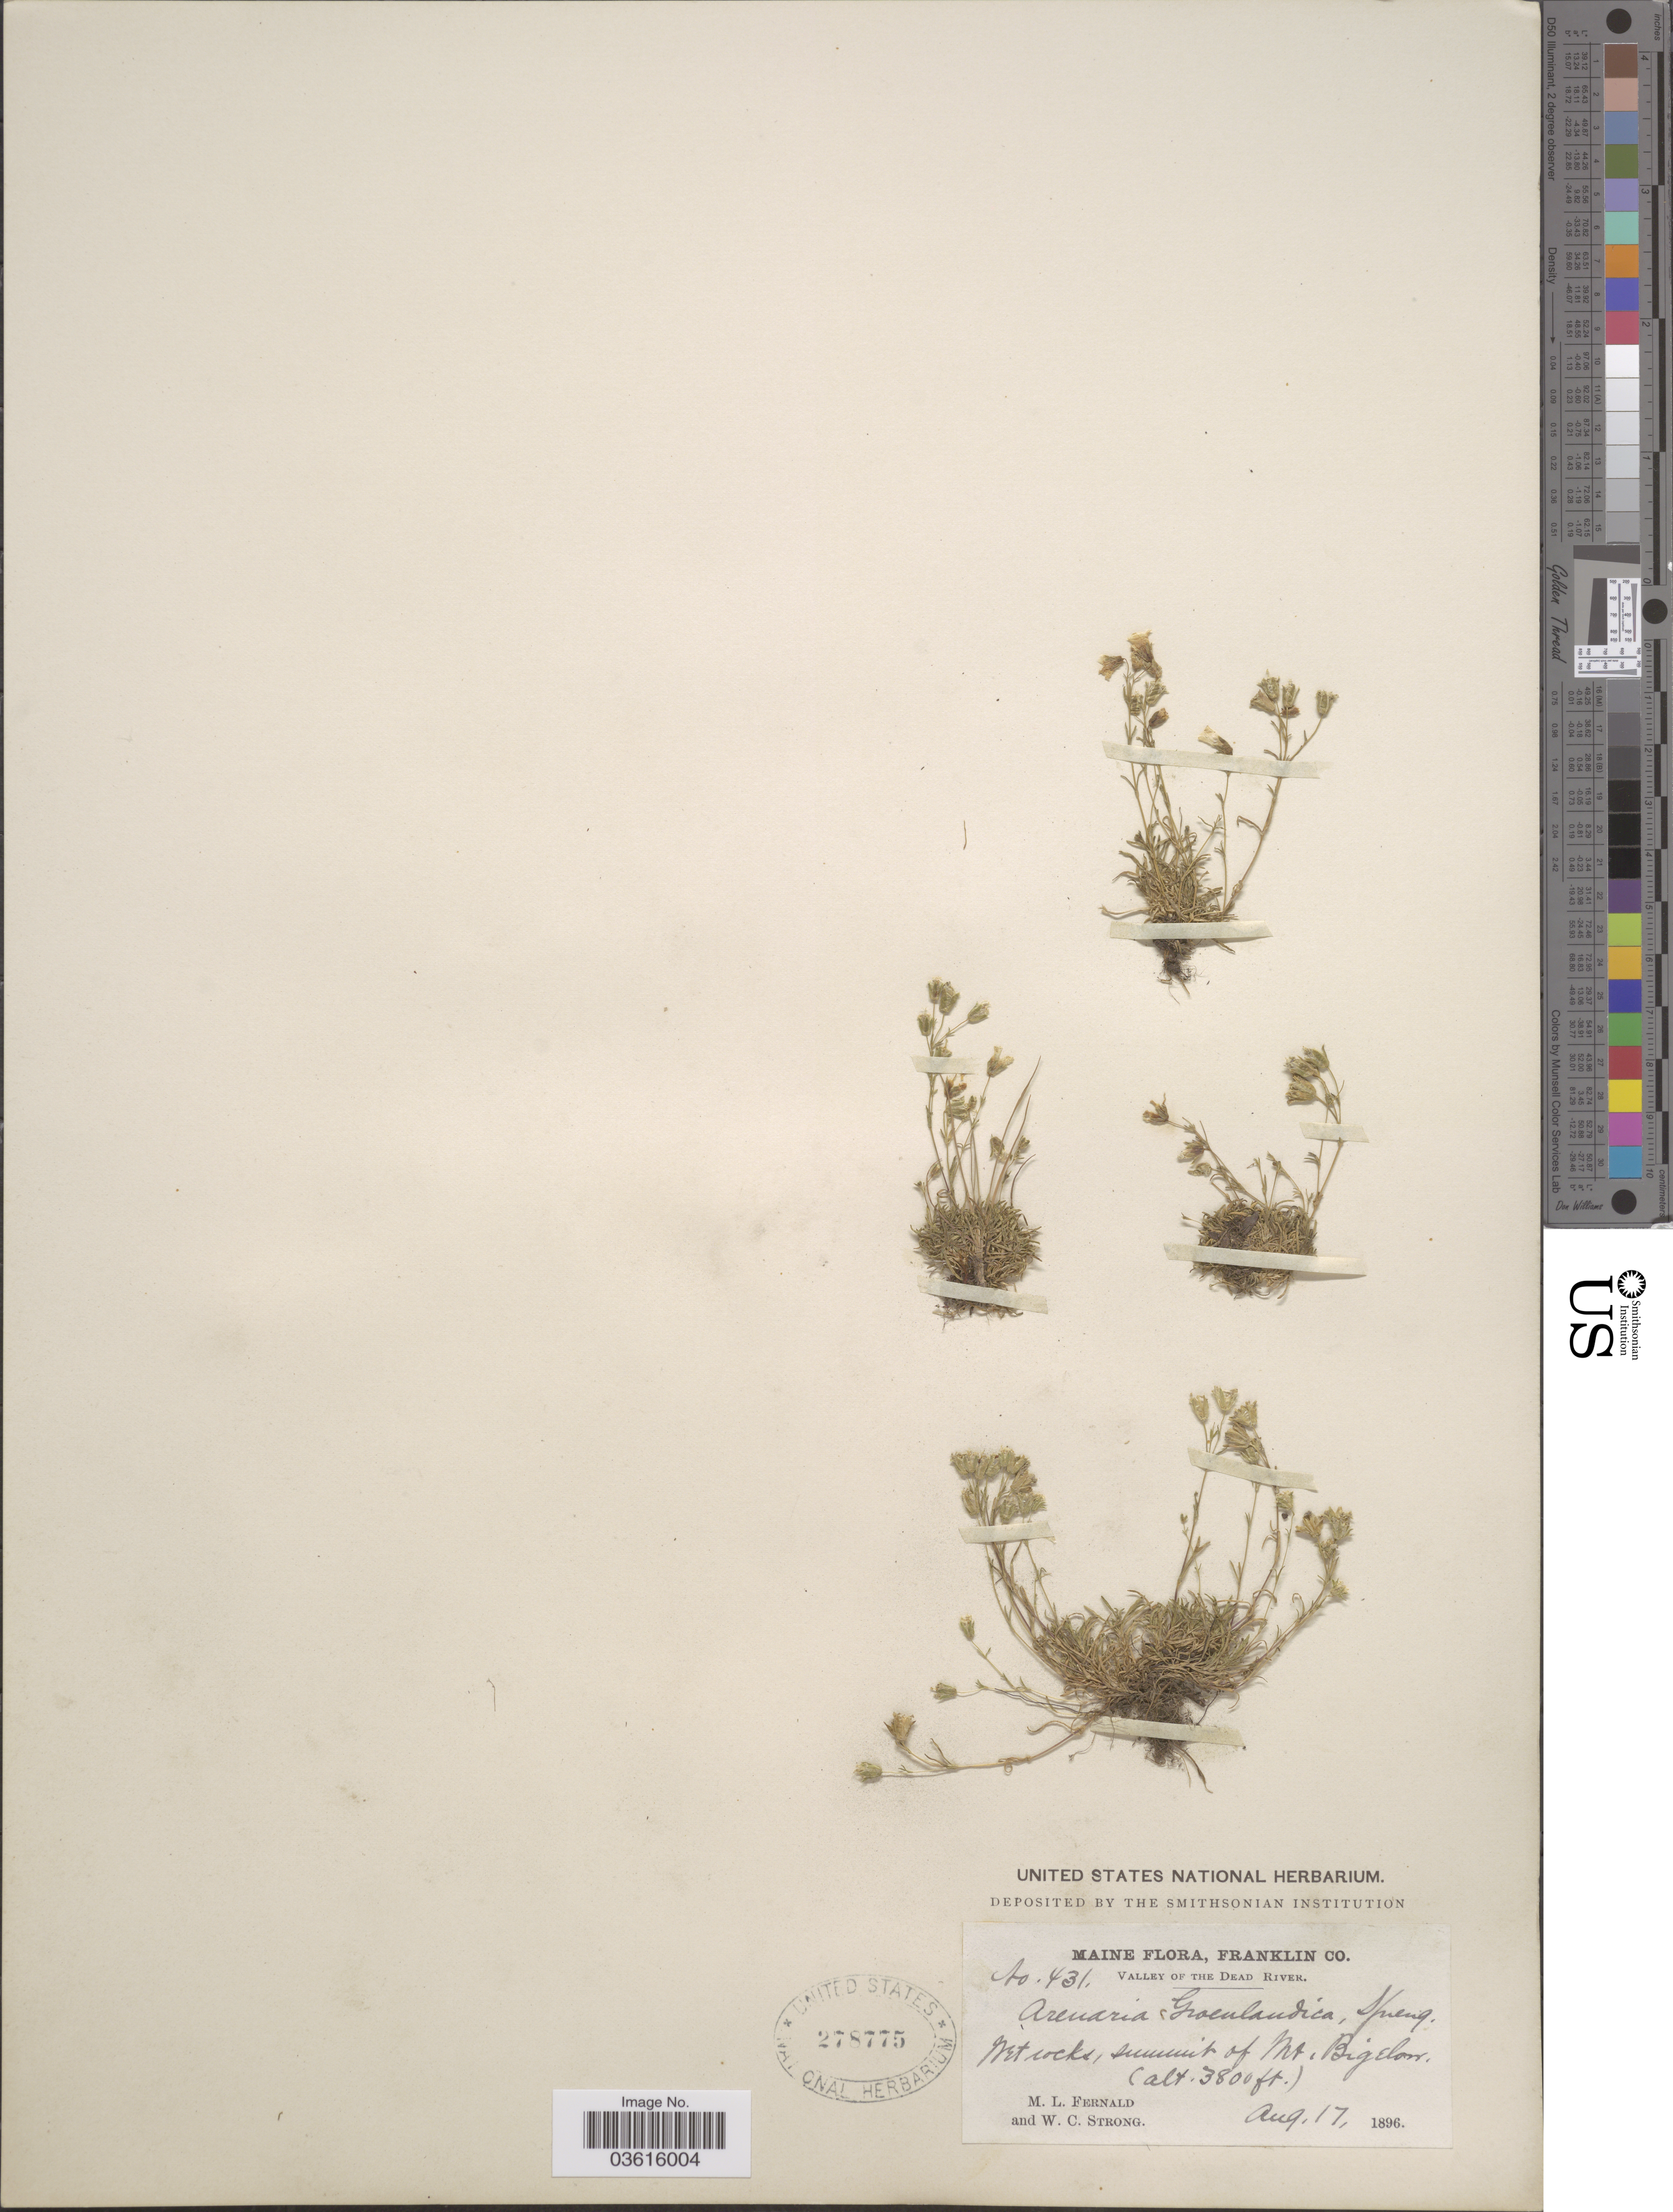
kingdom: Plantae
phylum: Tracheophyta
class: Magnoliopsida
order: Caryophyllales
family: Caryophyllaceae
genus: Minuartia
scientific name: Minuartia groenlandica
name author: (Retz.) Ostenf.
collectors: M. L. Fernald & W. C. Strong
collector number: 431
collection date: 1896-08-17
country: United States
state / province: Maine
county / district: Franklin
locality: Valley of the Dead River. Mt rocks, summit of Mt. Bigelow.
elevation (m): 1158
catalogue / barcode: US 278775